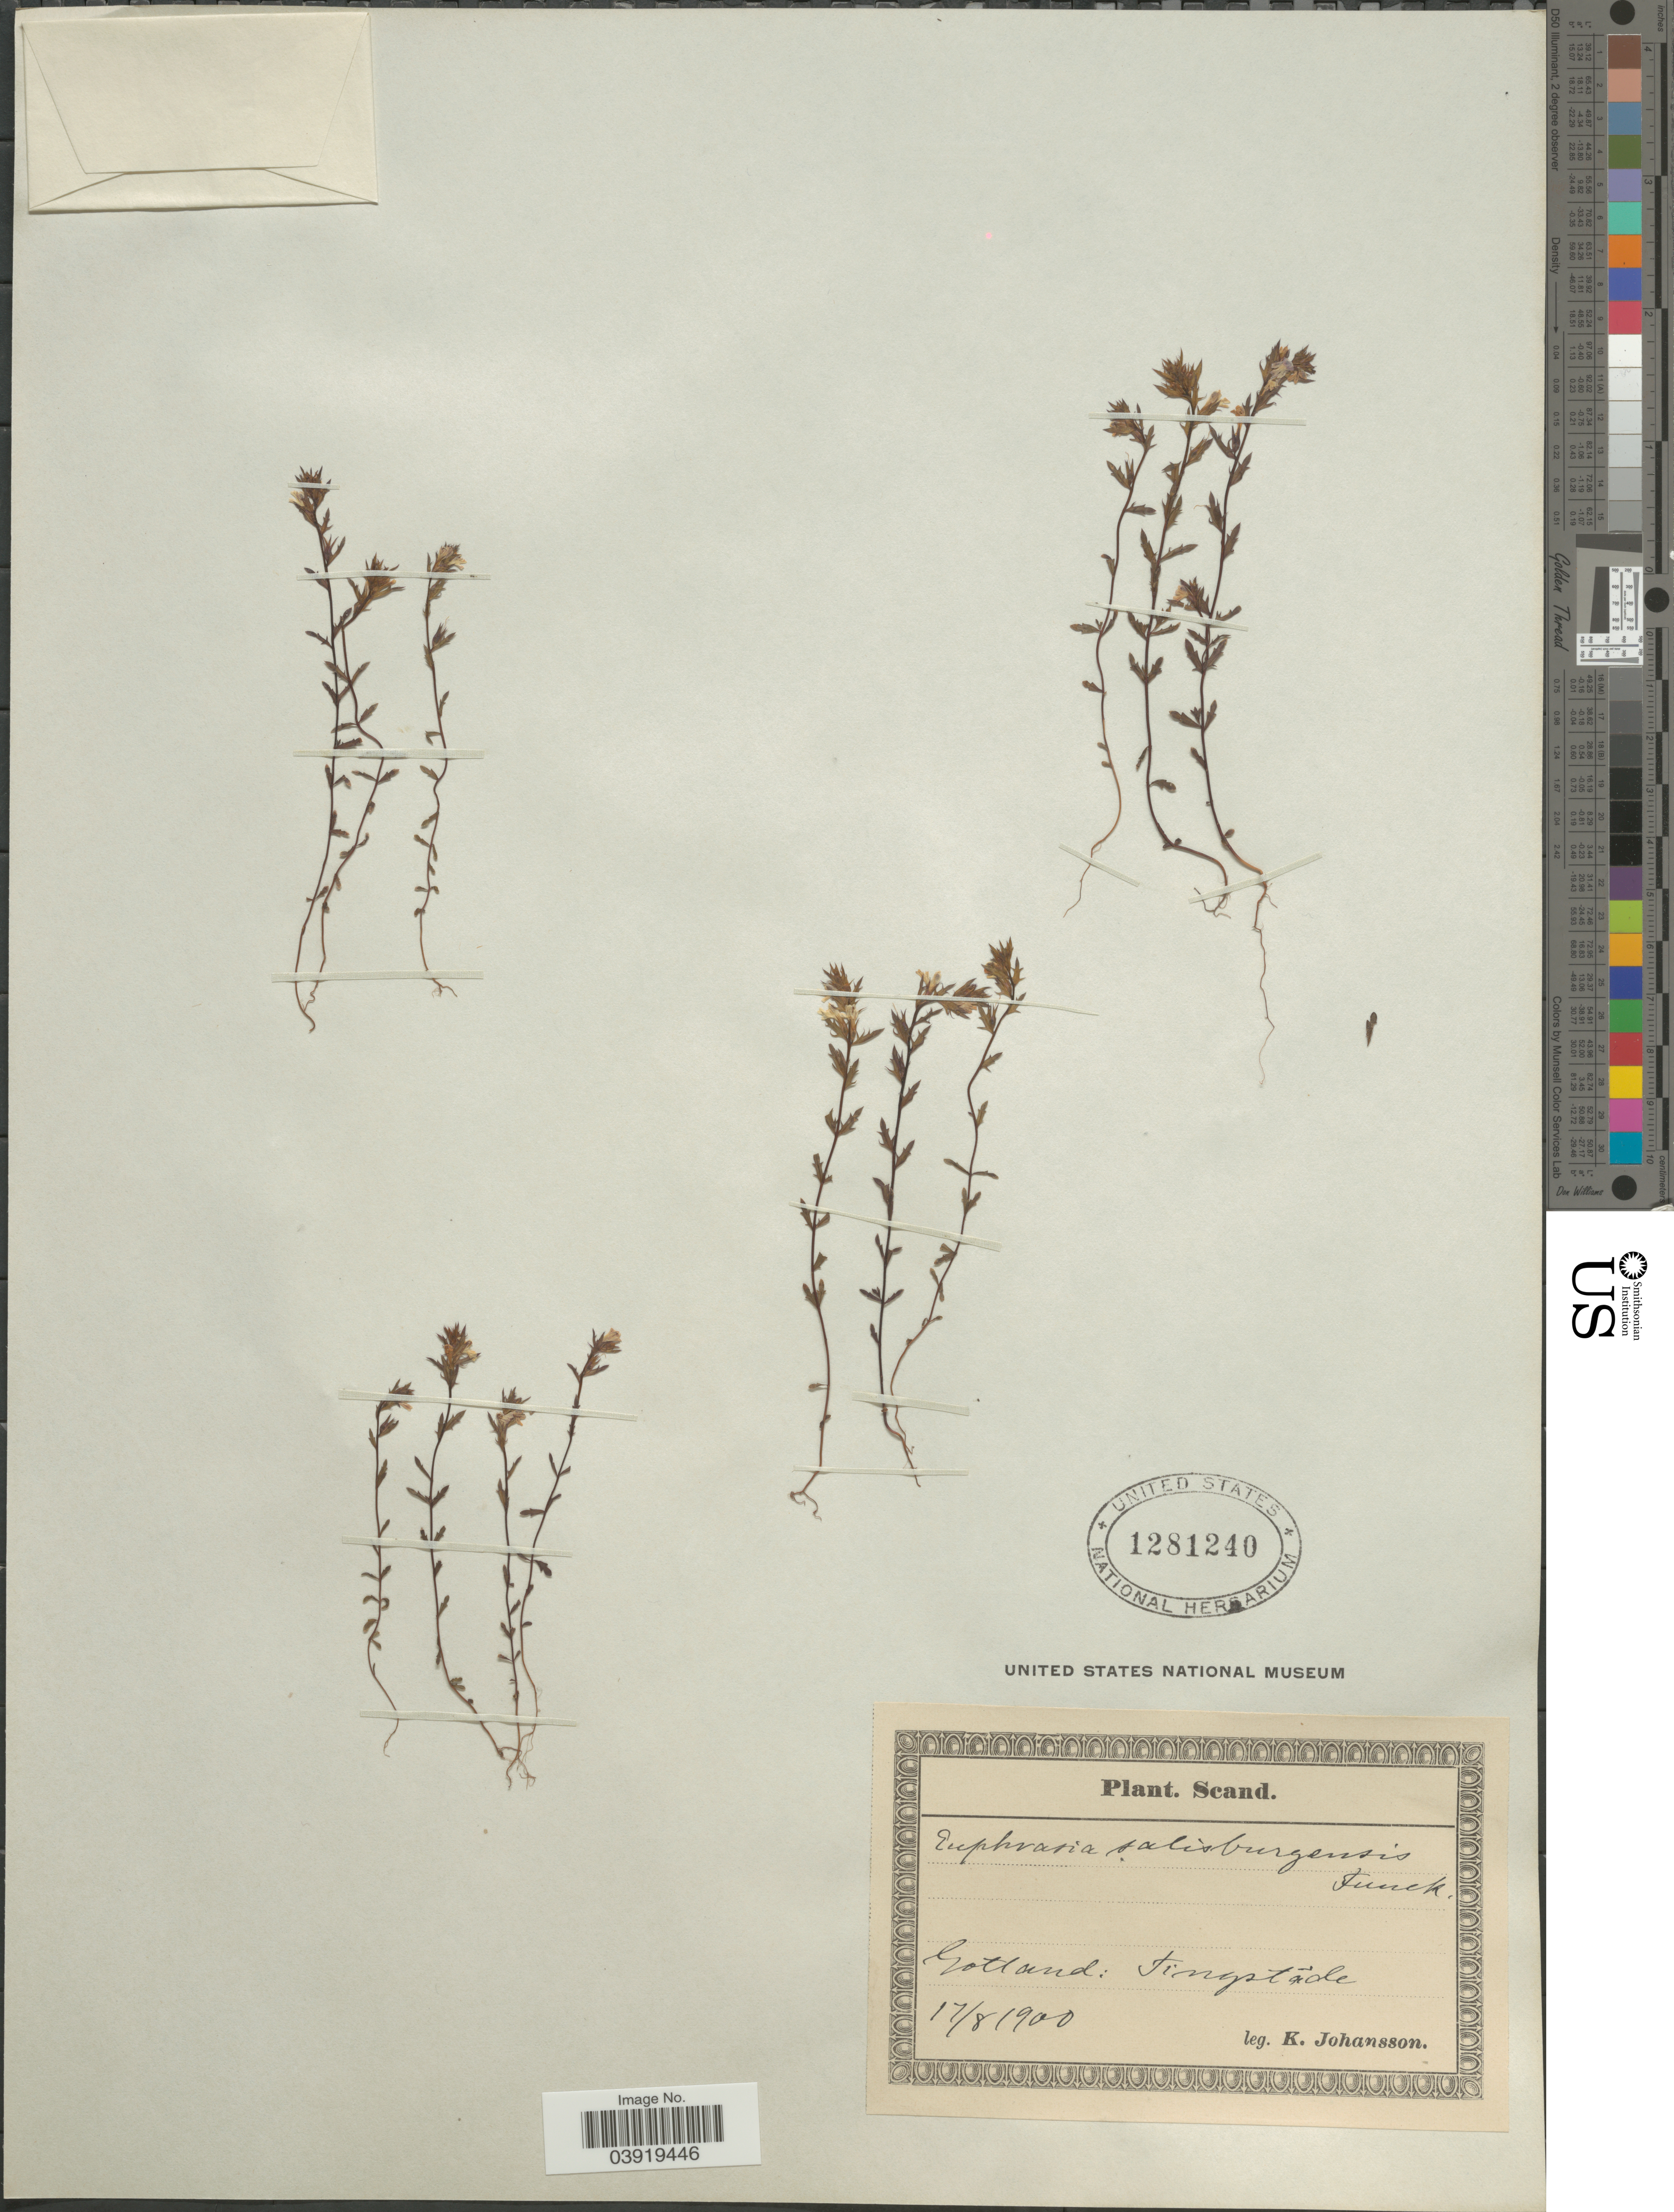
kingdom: Plantae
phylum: Tracheophyta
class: Magnoliopsida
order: Lamiales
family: Orobanchaceae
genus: Euphrasia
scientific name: Euphrasia salisburgensis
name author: Funck ex Hoppe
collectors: K. Johansson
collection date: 1900-08-17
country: Sweden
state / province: Gotland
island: Gotland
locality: Scand. Gotland: Tingstäde.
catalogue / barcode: US 1281240